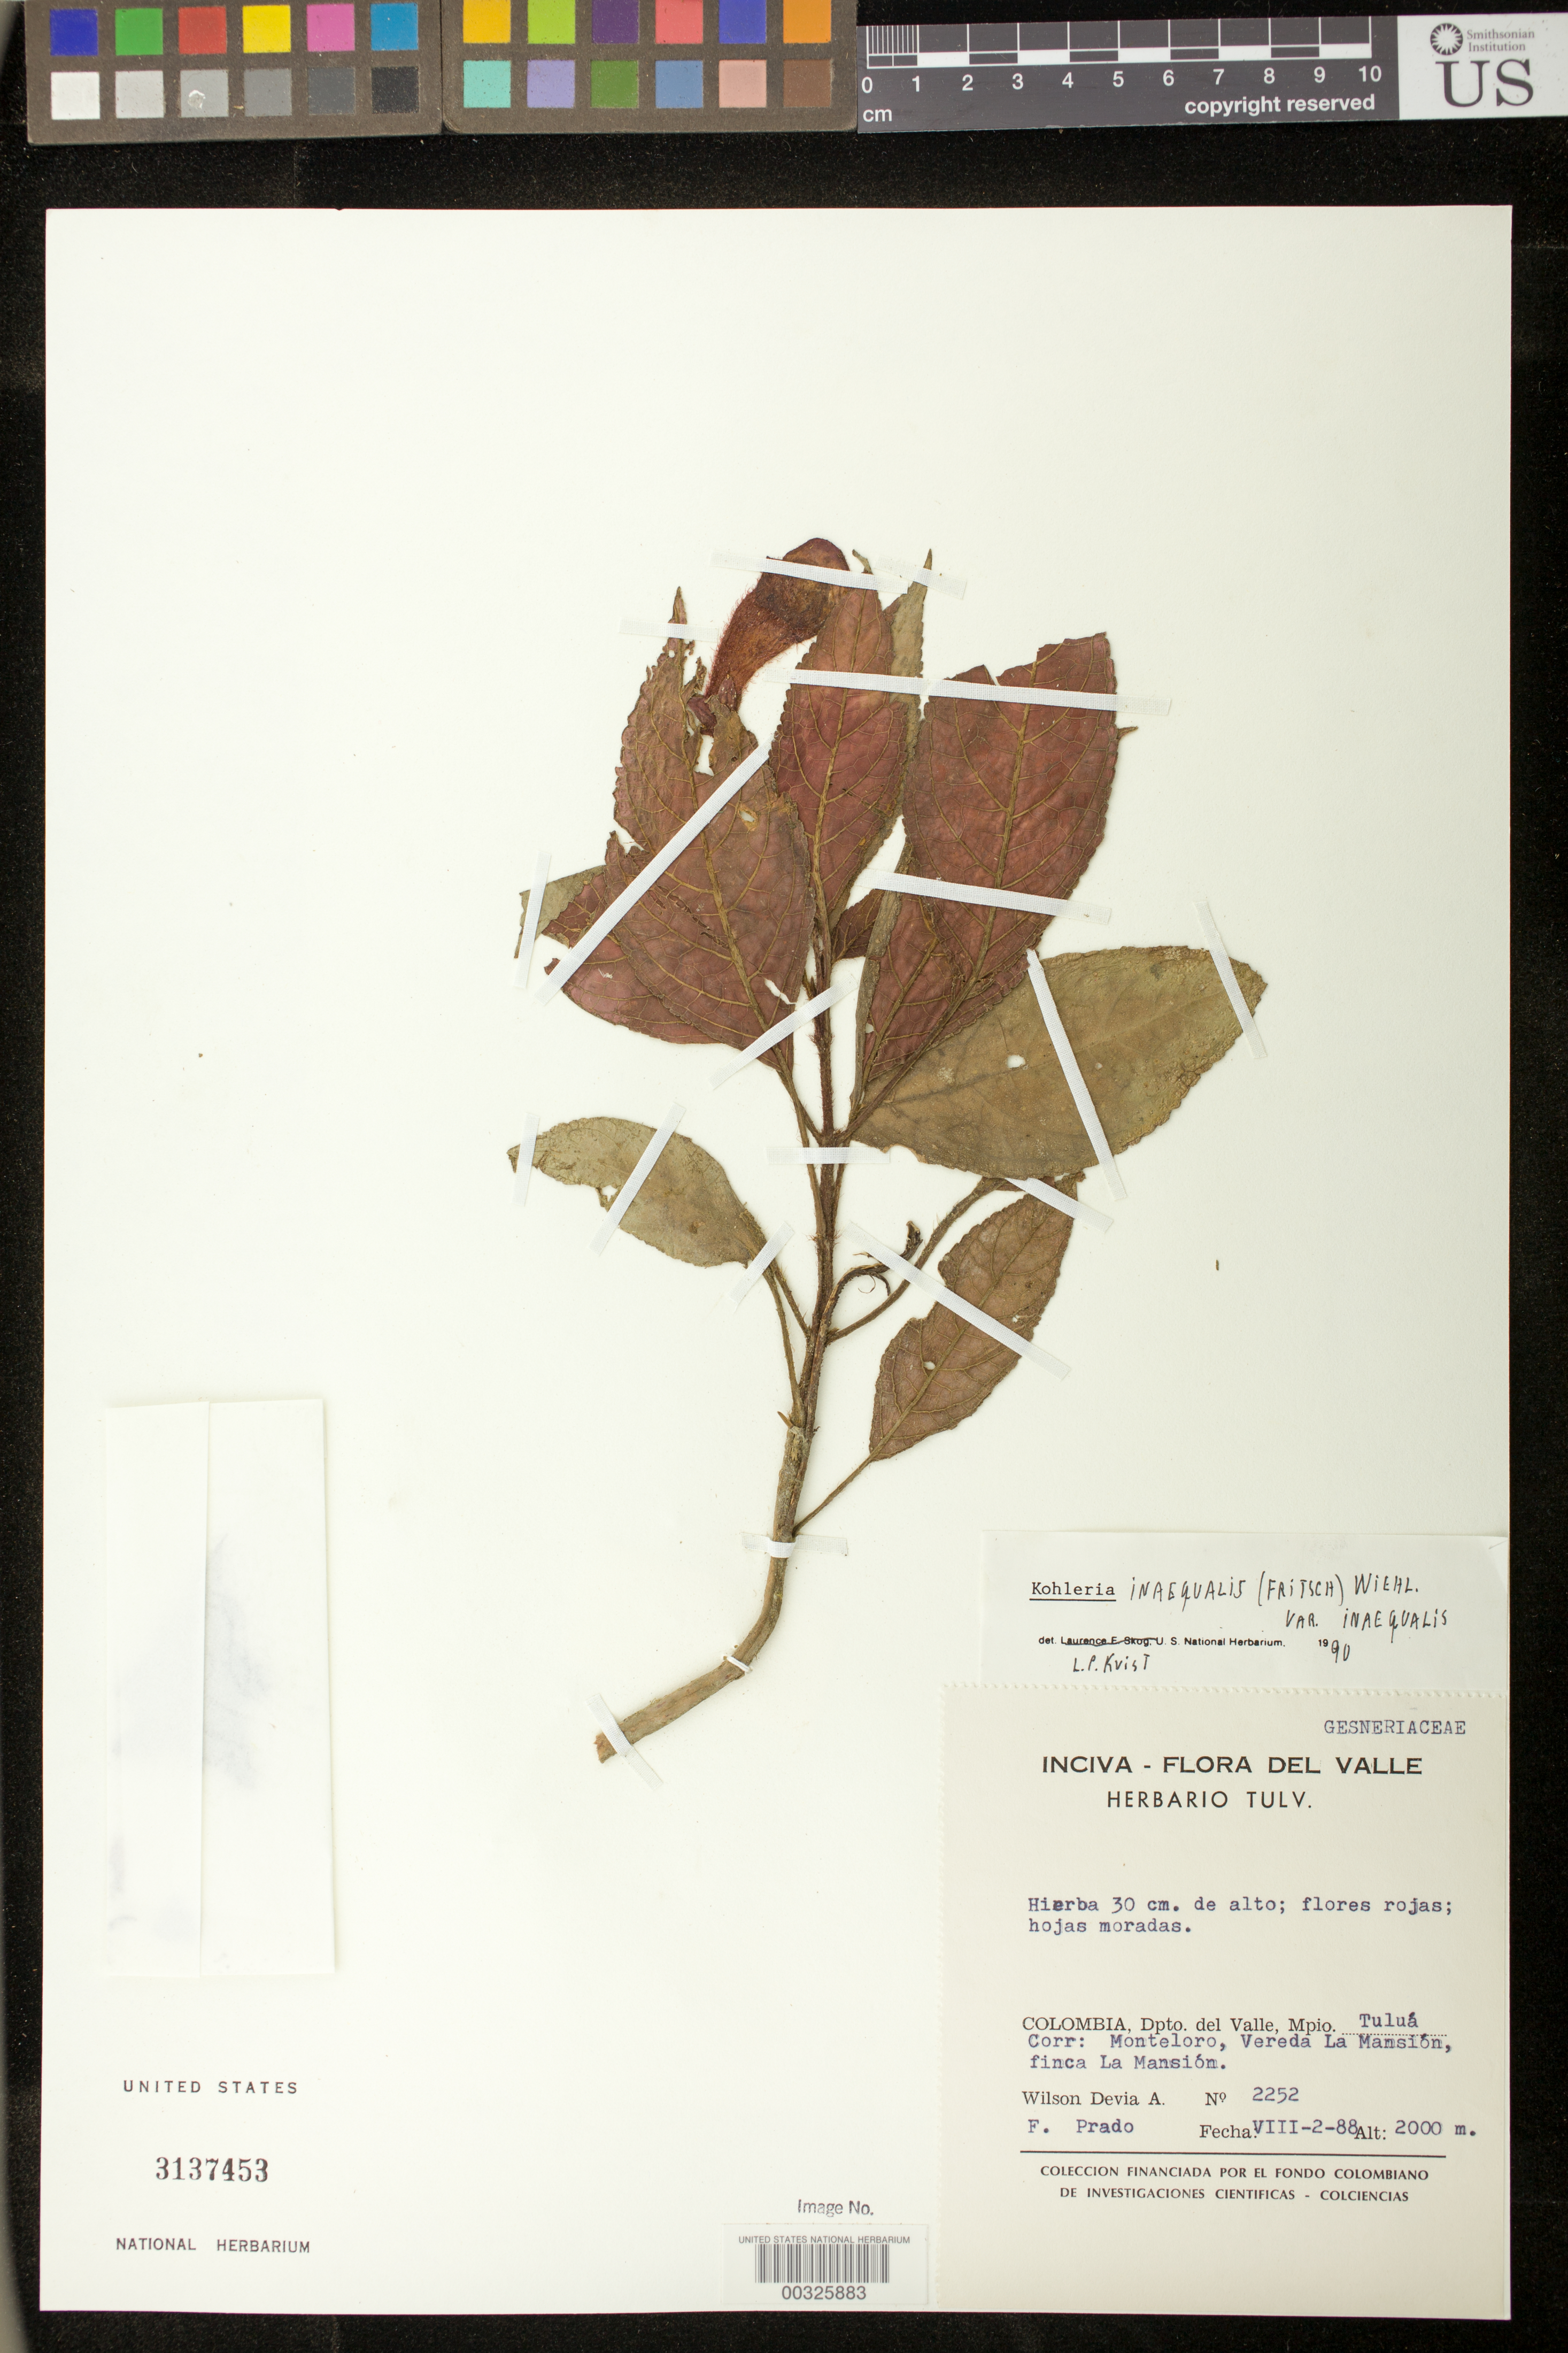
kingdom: Plantae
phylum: Tracheophyta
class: Magnoliopsida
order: Lamiales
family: Gesneriaceae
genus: Kohleria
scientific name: Kohleria inaequalis var. inaequalis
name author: (Benth.) Wiehler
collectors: W. Devia A. & F. Prado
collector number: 2252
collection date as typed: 02 Aug 1988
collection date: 1988-08-02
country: Colombia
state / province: Valle del Cauca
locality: Mun. of Tulua, corr: Monteloro, vereda La Mansion, Finca La Mansion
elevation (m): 2000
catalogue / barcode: US 3137453